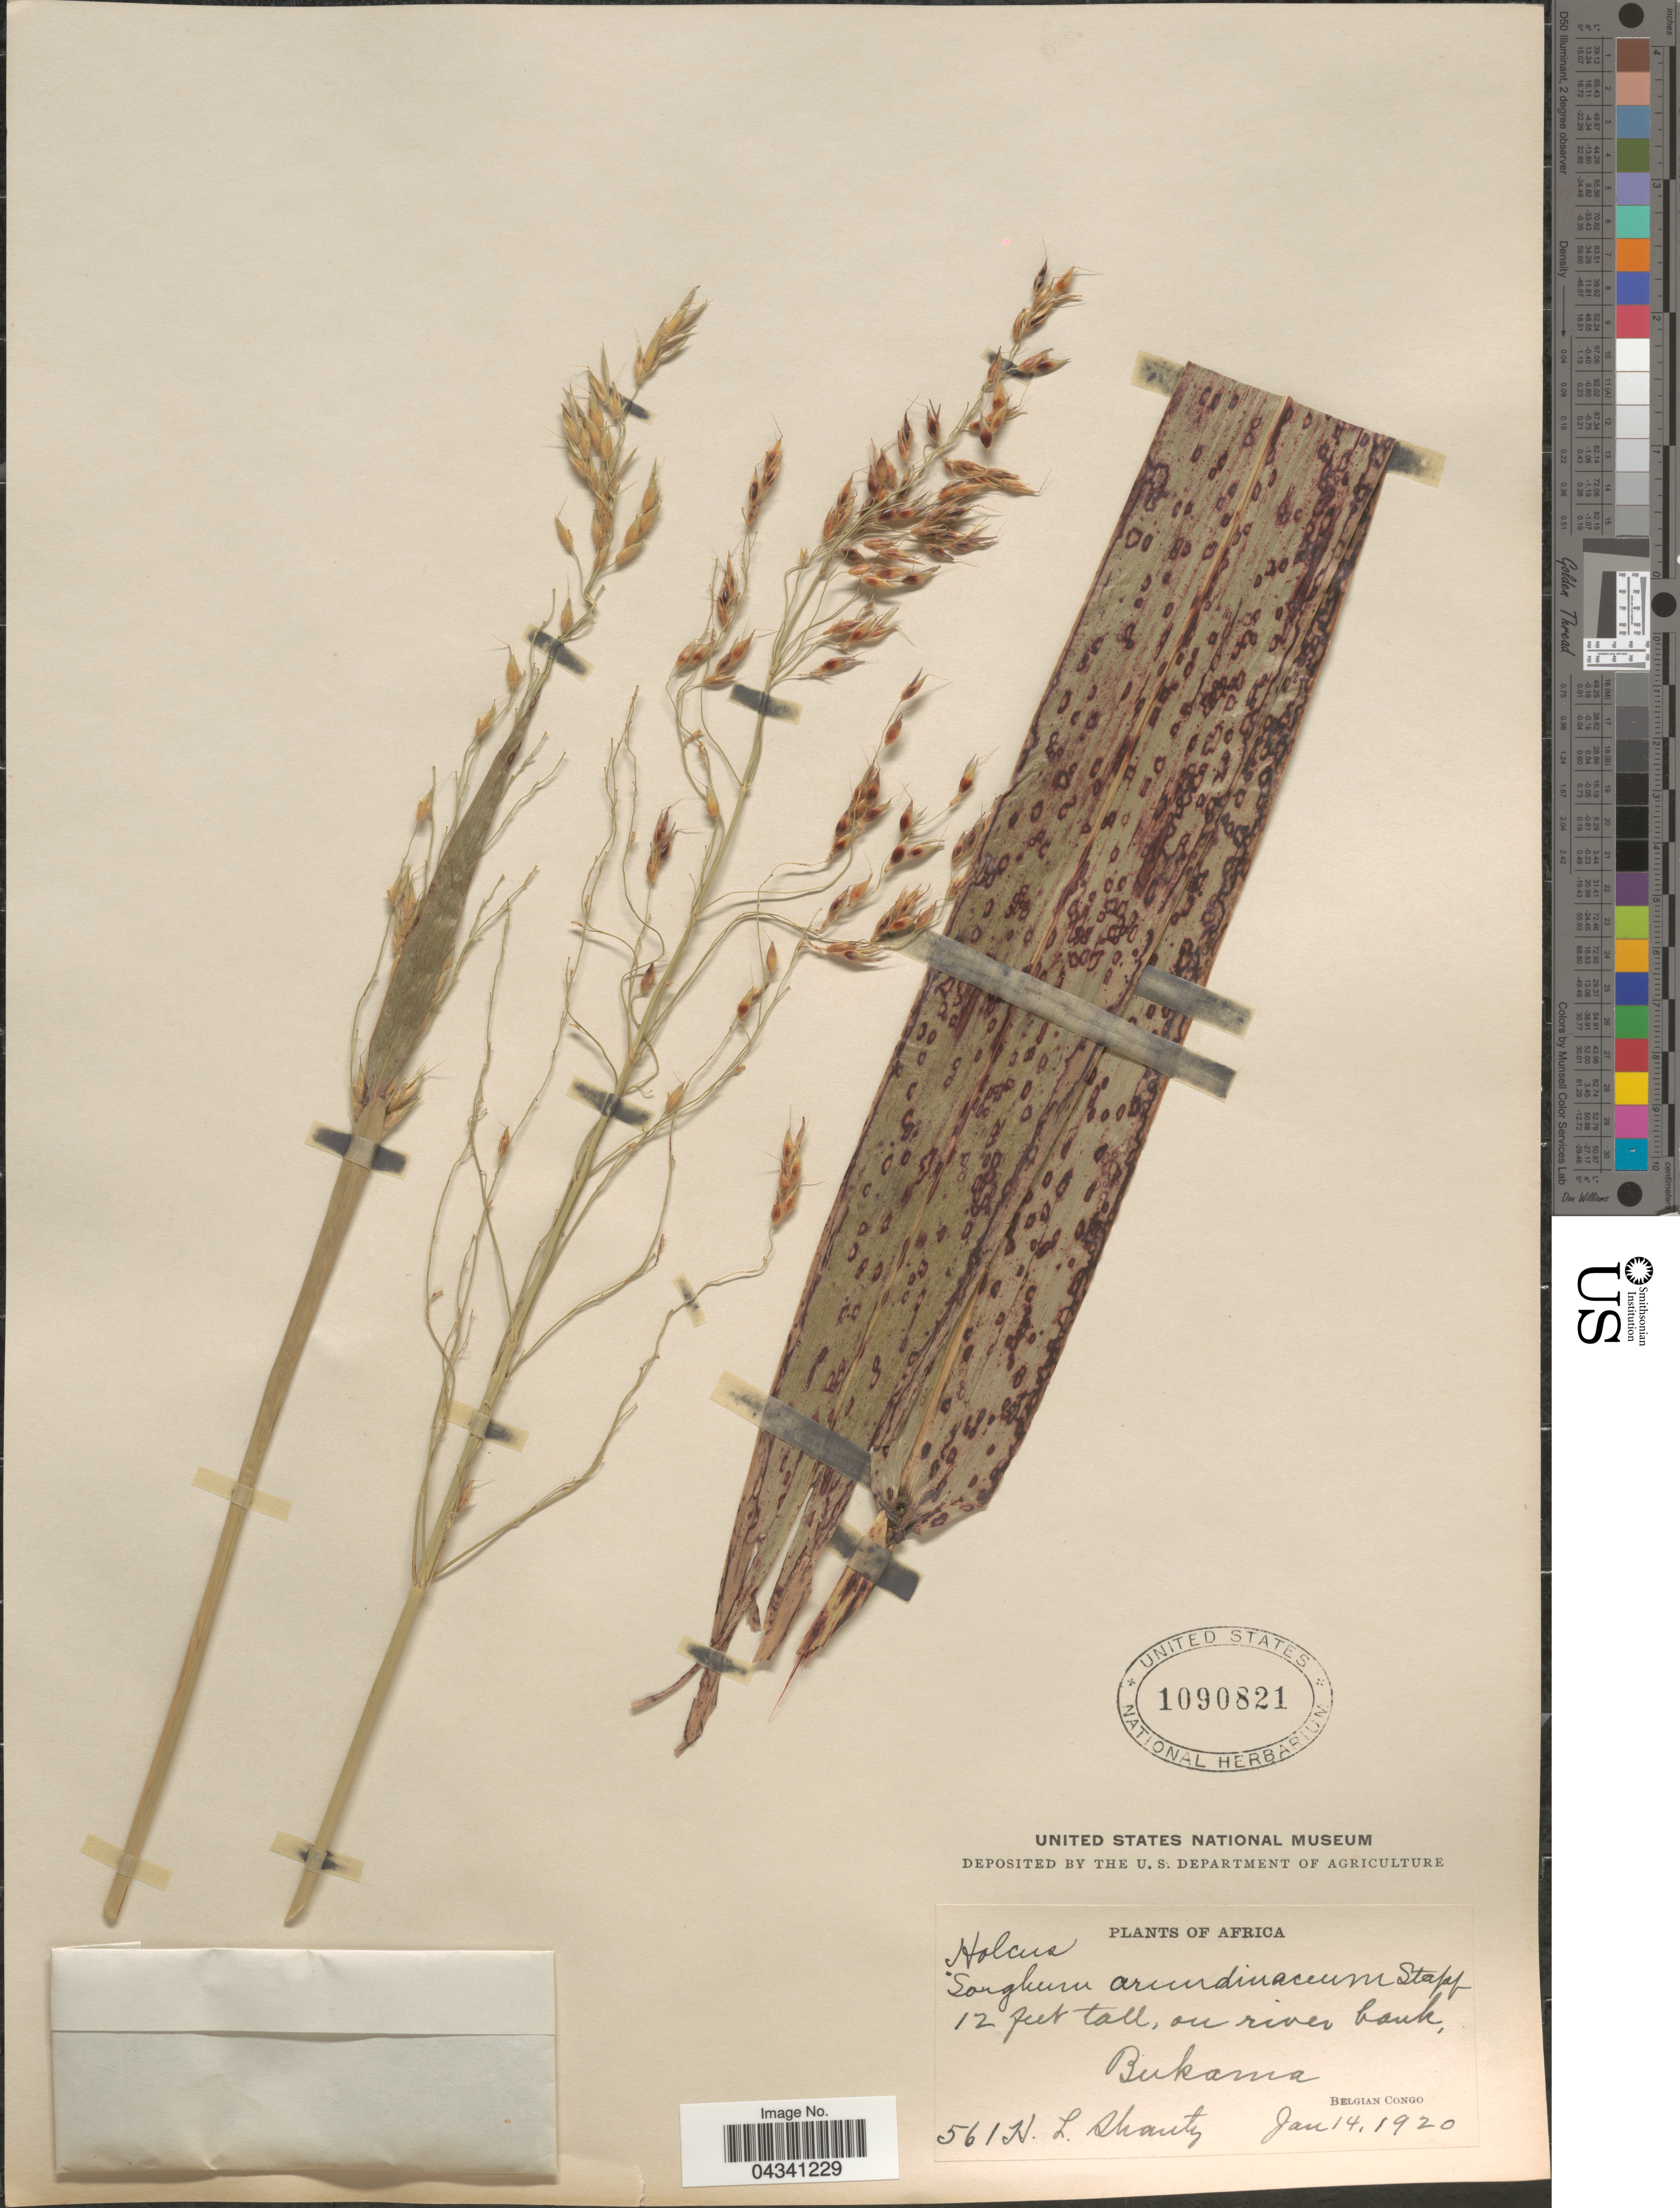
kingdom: Plantae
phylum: Tracheophyta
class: Liliopsida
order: Poales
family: Poaceae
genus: Sorghum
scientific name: Sorghum sp.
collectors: H. Shantz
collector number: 561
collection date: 1920-01-14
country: Congo, Democratic Republic of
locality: Bukama. Belgian Congo.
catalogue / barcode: US 1090821